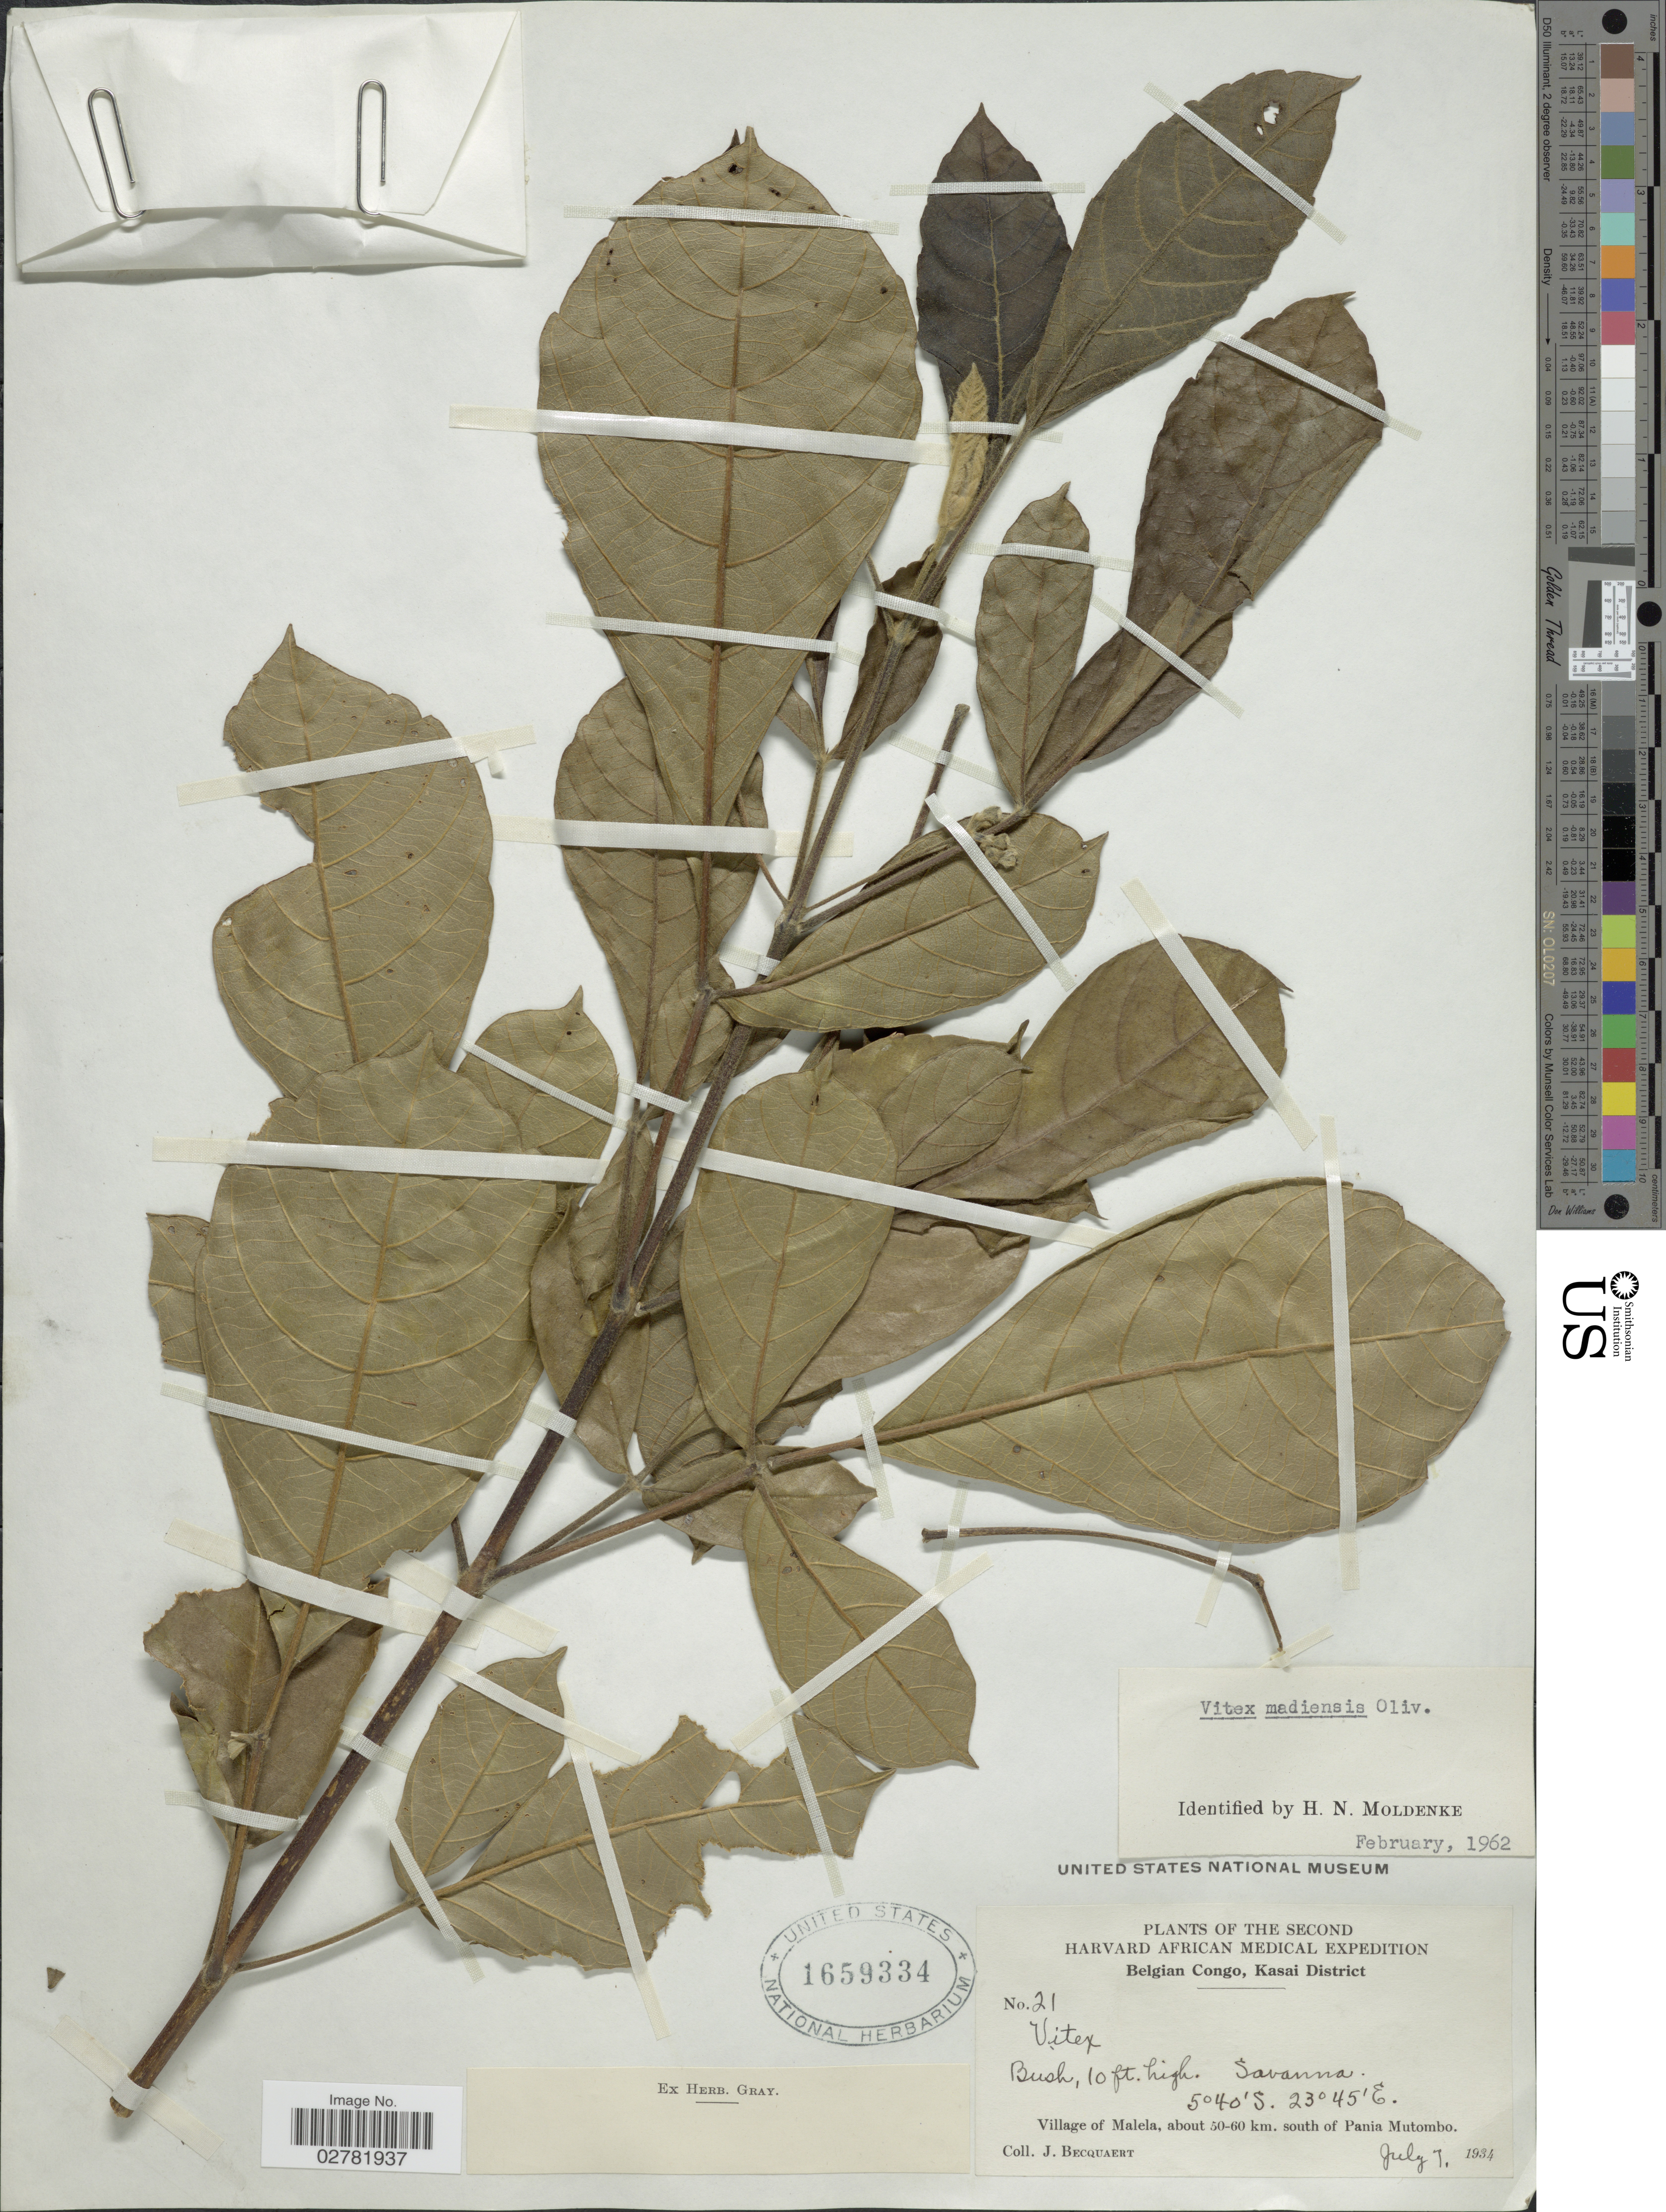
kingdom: Plantae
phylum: Tracheophyta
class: Magnoliopsida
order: Lamiales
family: Lamiaceae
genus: Vitex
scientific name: Vitex madiensis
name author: Oliv.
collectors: J. Becquaert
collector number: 21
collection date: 1934-07-07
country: Congo, Democratic Republic of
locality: Belgian Congo, Kasai District. Village of Malela, about 50-60 km.south of Pania Mutombo.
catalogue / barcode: US 1659334